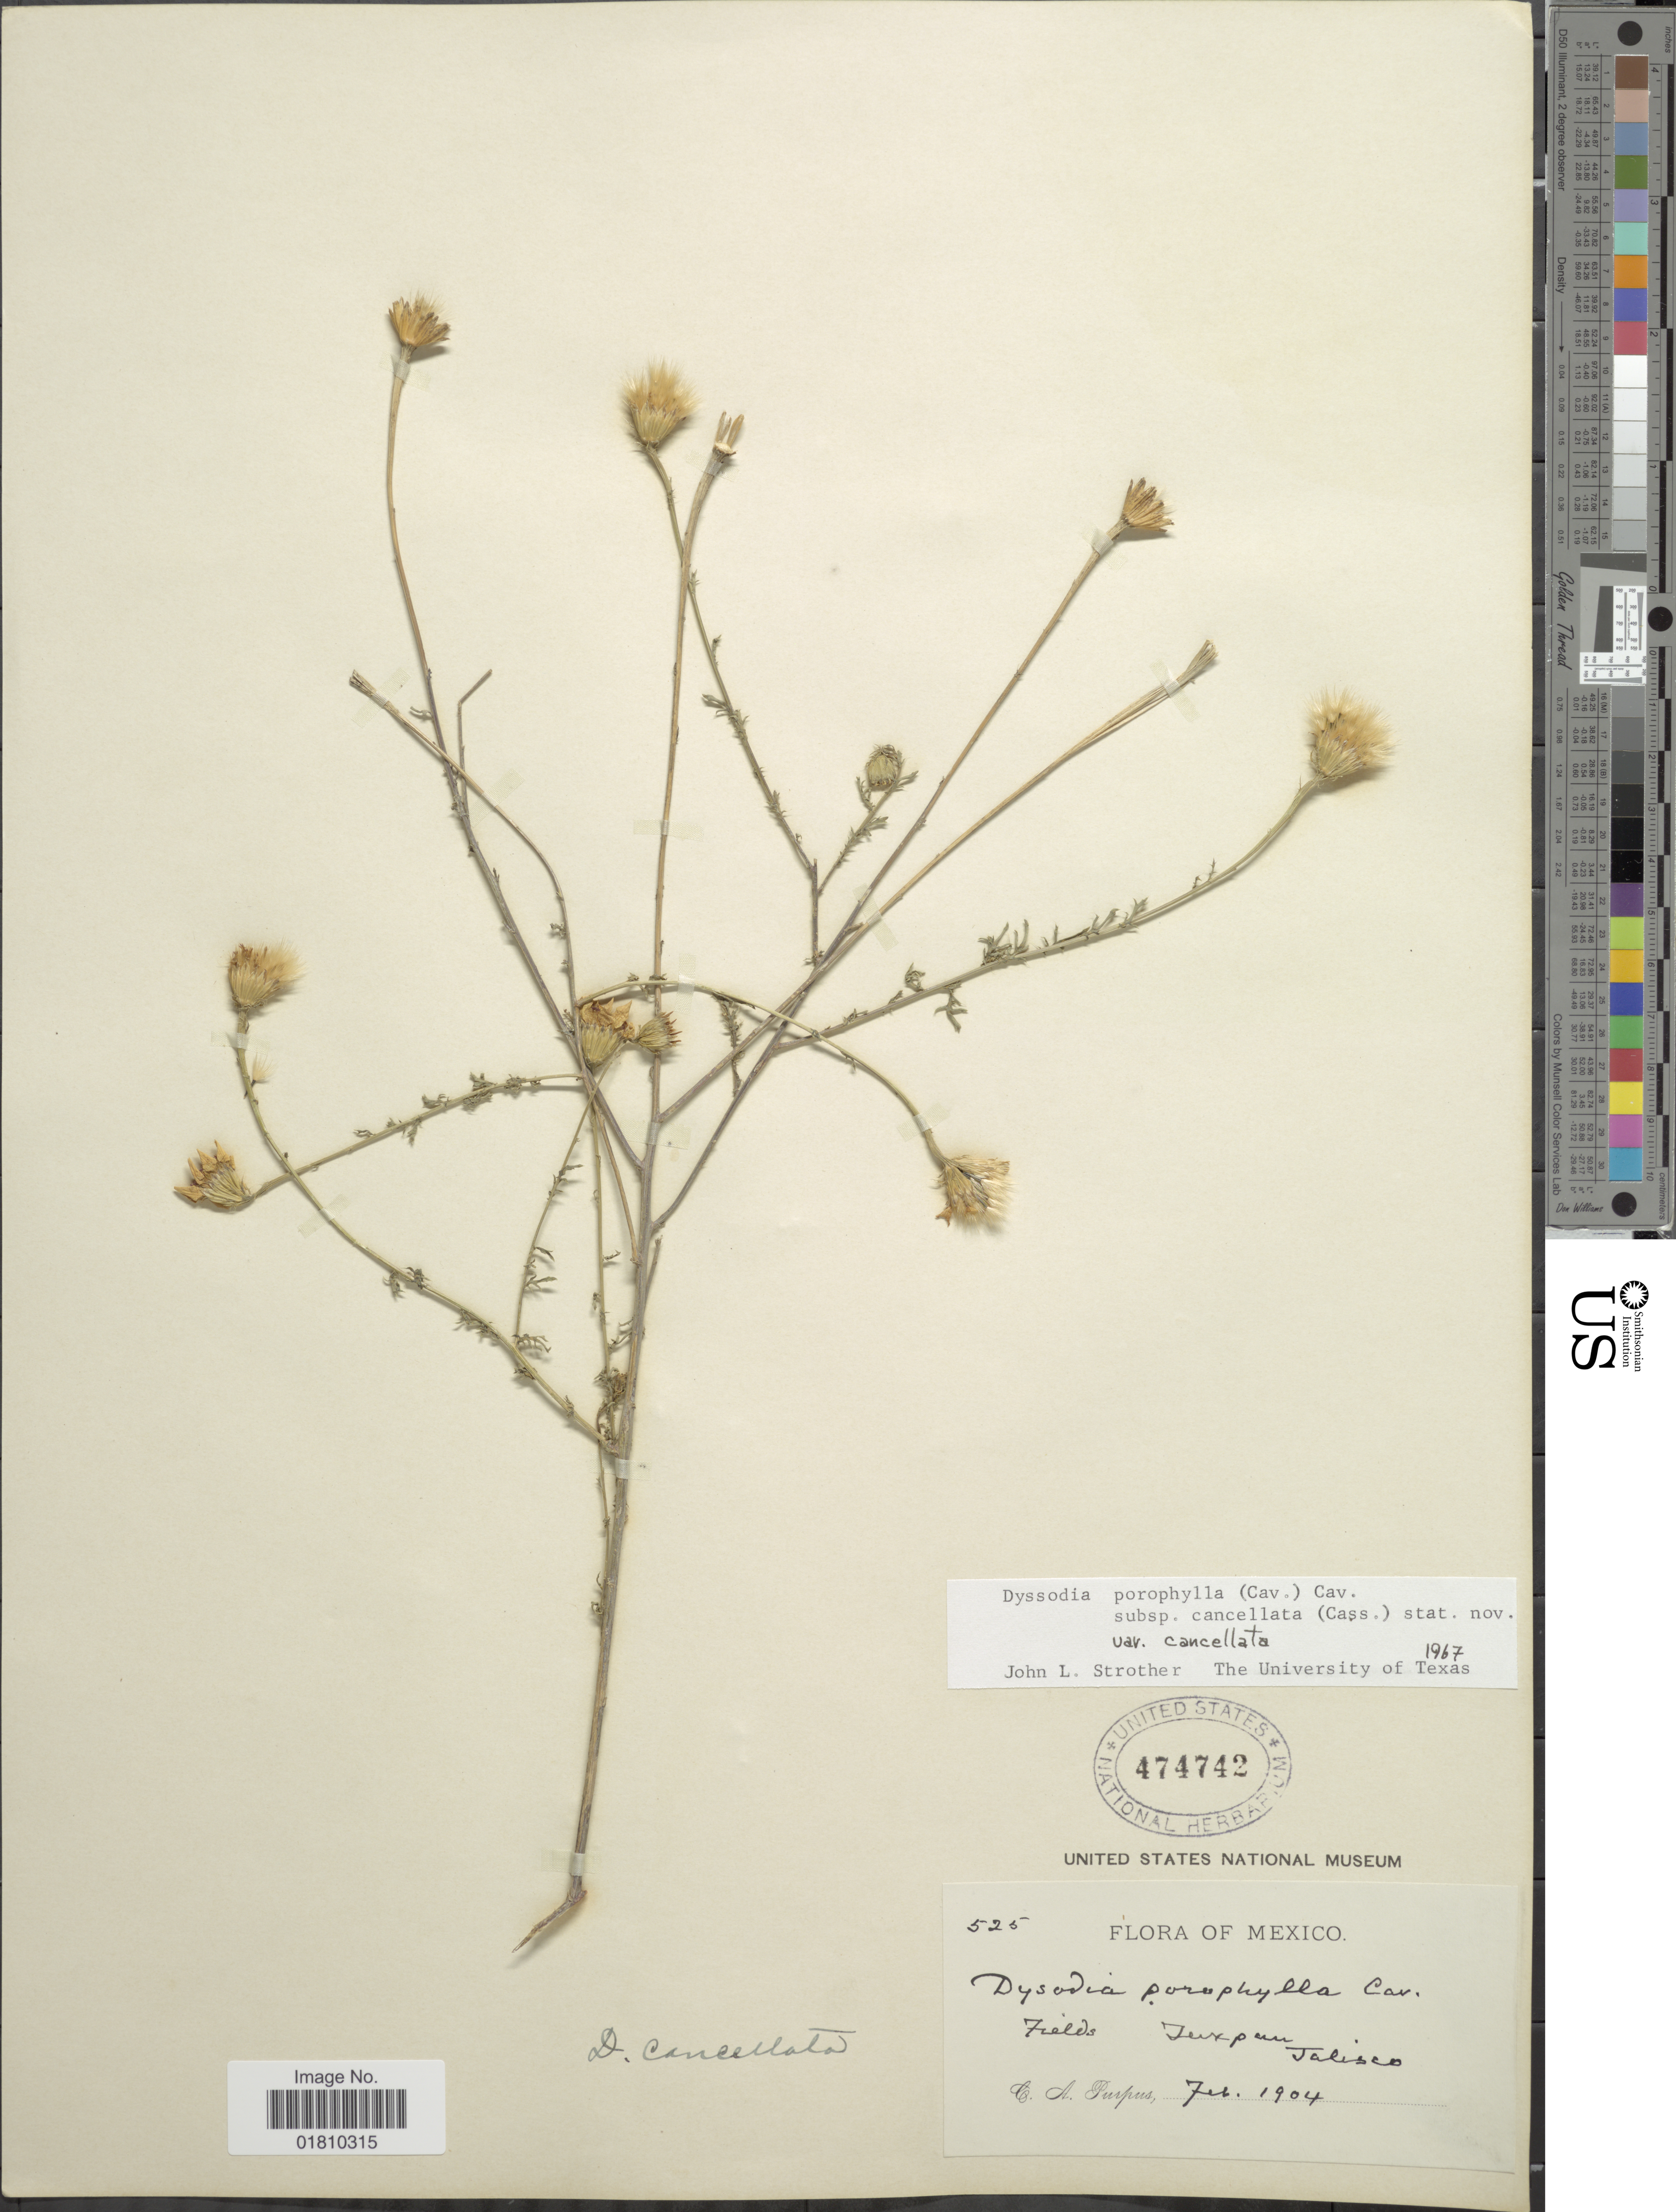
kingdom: Plantae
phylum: Tracheophyta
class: Magnoliopsida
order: Asterales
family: Asteraceae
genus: Adenophyllum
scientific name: Adenophyllum porophyllum var. cancellatum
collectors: C. A. Purpus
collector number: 525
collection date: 1904-02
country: Mexico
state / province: Jalisco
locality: Fields Tuxpan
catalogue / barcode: US 474742